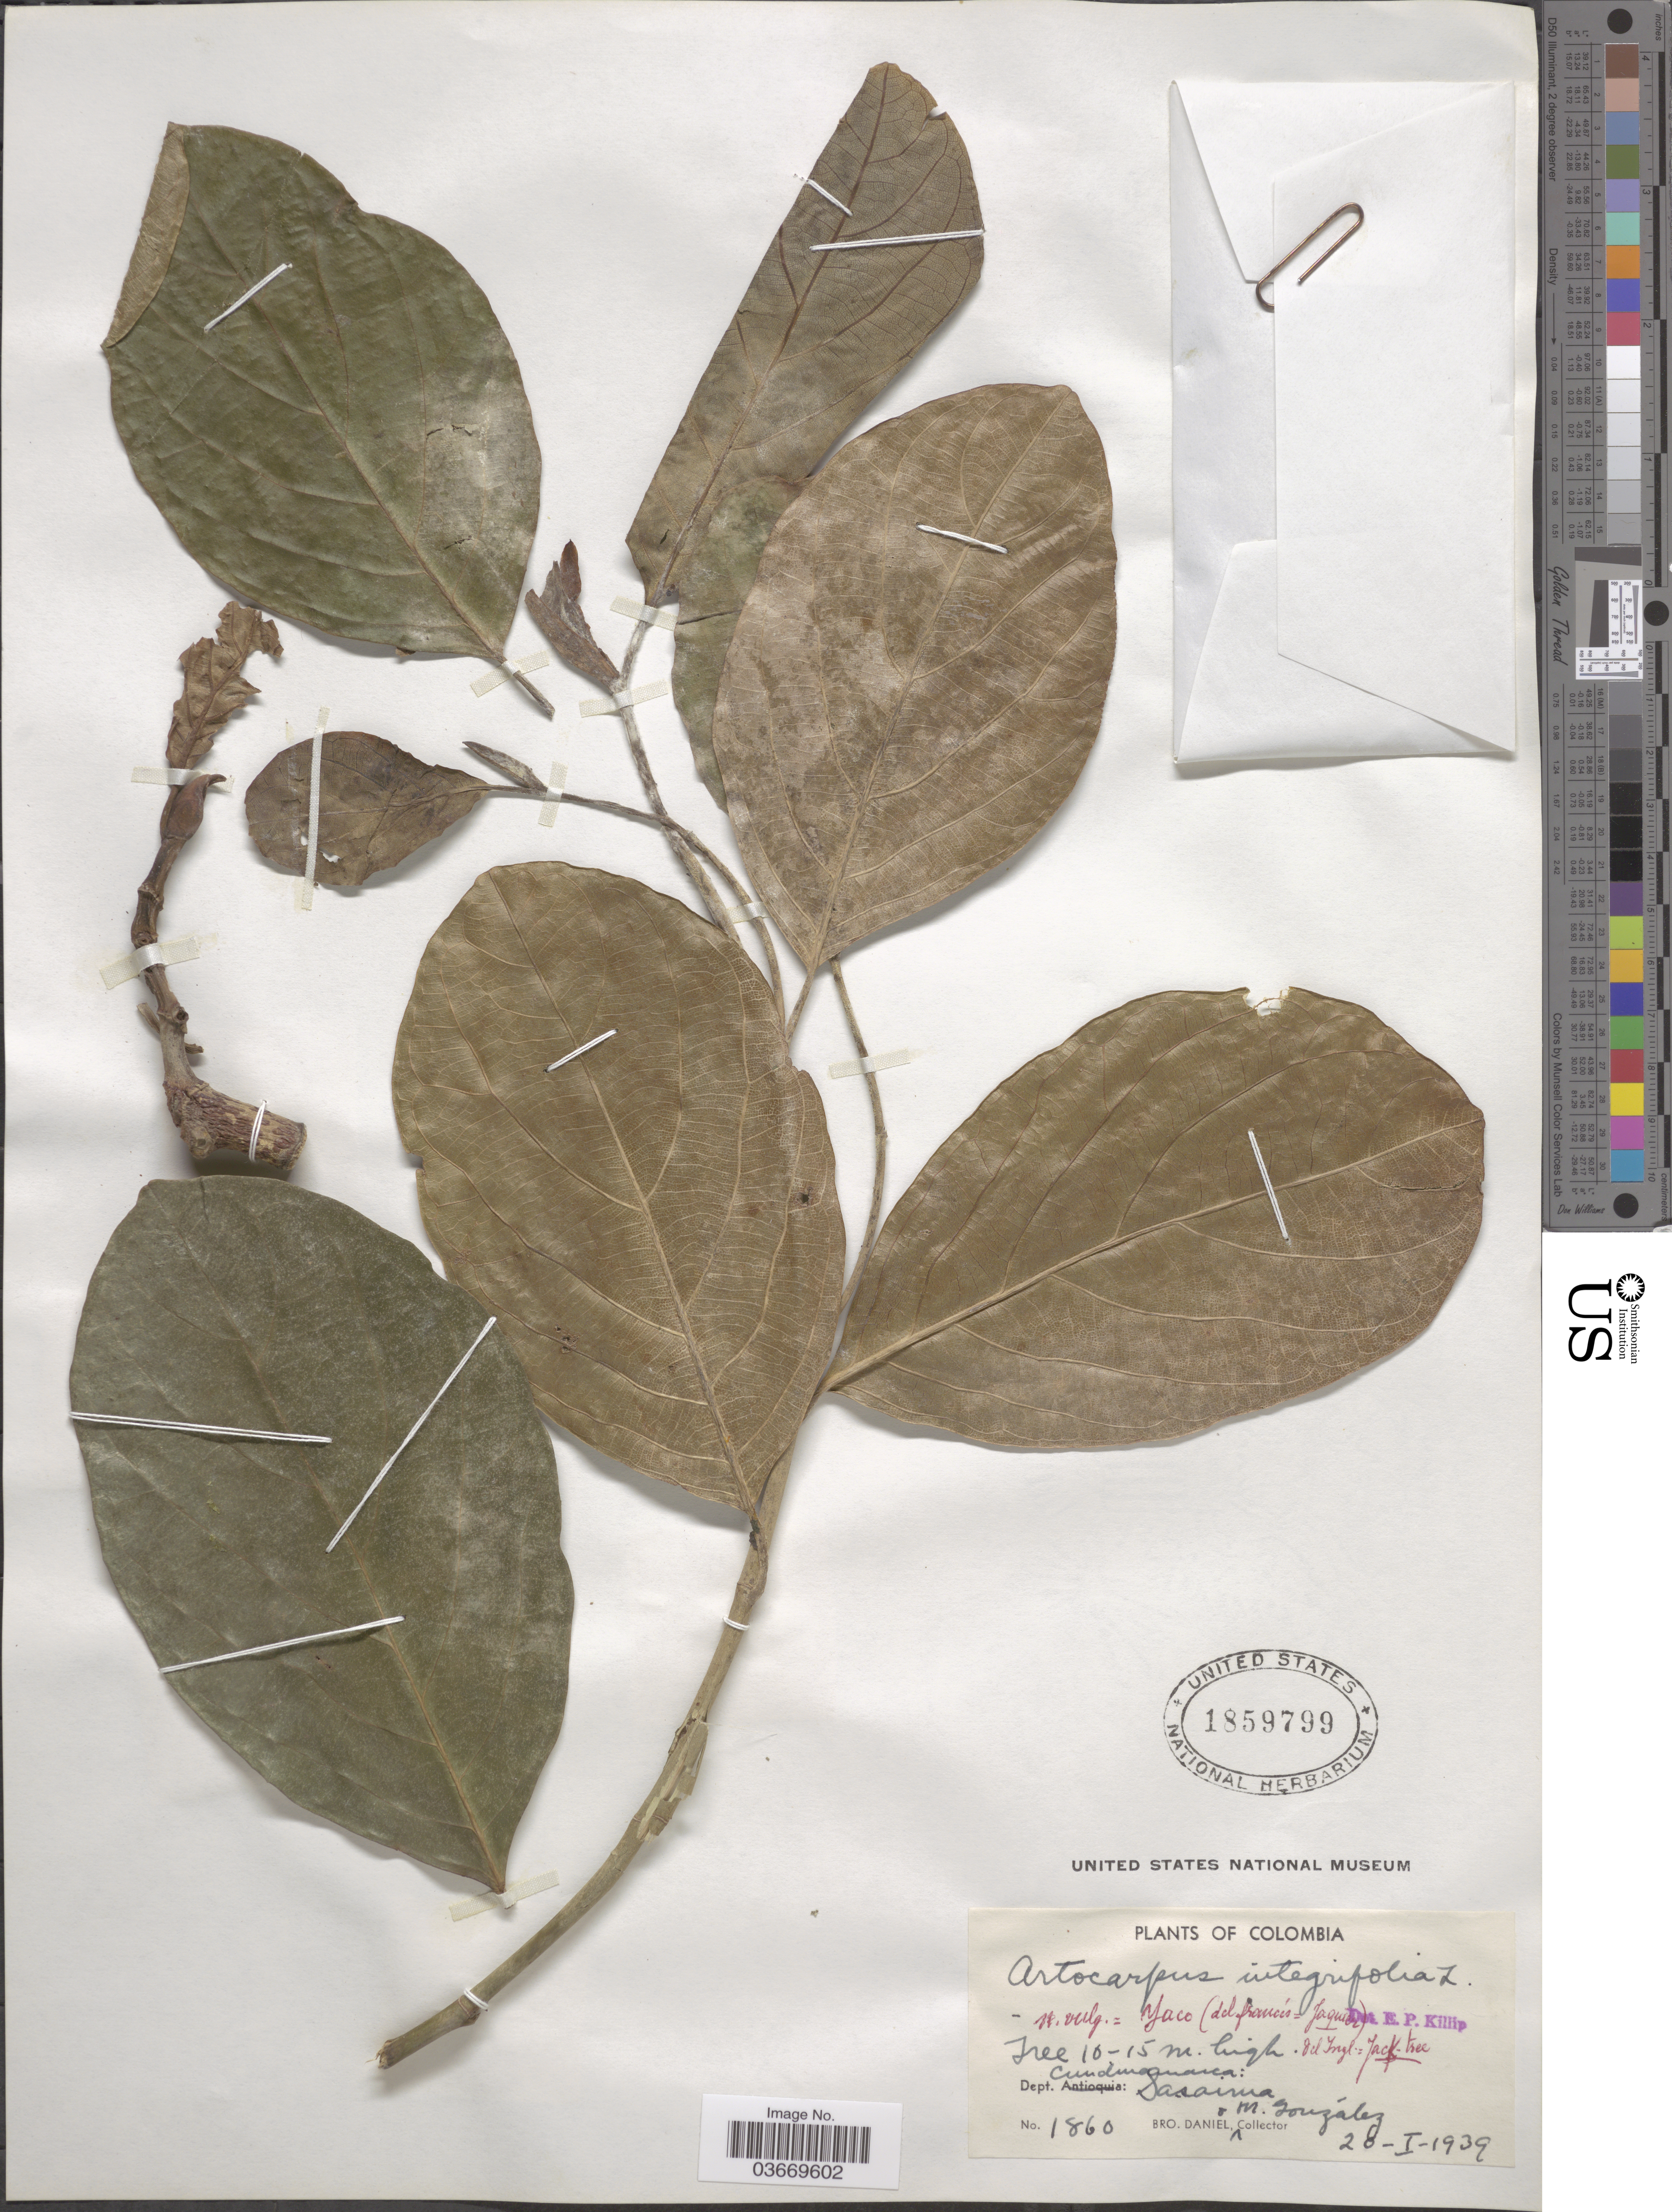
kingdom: Plantae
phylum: Tracheophyta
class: Magnoliopsida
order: Rosales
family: Moraceae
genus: Artocarpus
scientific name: Artocarpus integrifolius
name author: L. f.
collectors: Bro. Daniel & M. Gonzalez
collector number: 1860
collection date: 1939-01-28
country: Colombia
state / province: Cundinamarca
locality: Dept. Cundinamarca, Saraima.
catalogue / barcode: US 1859799